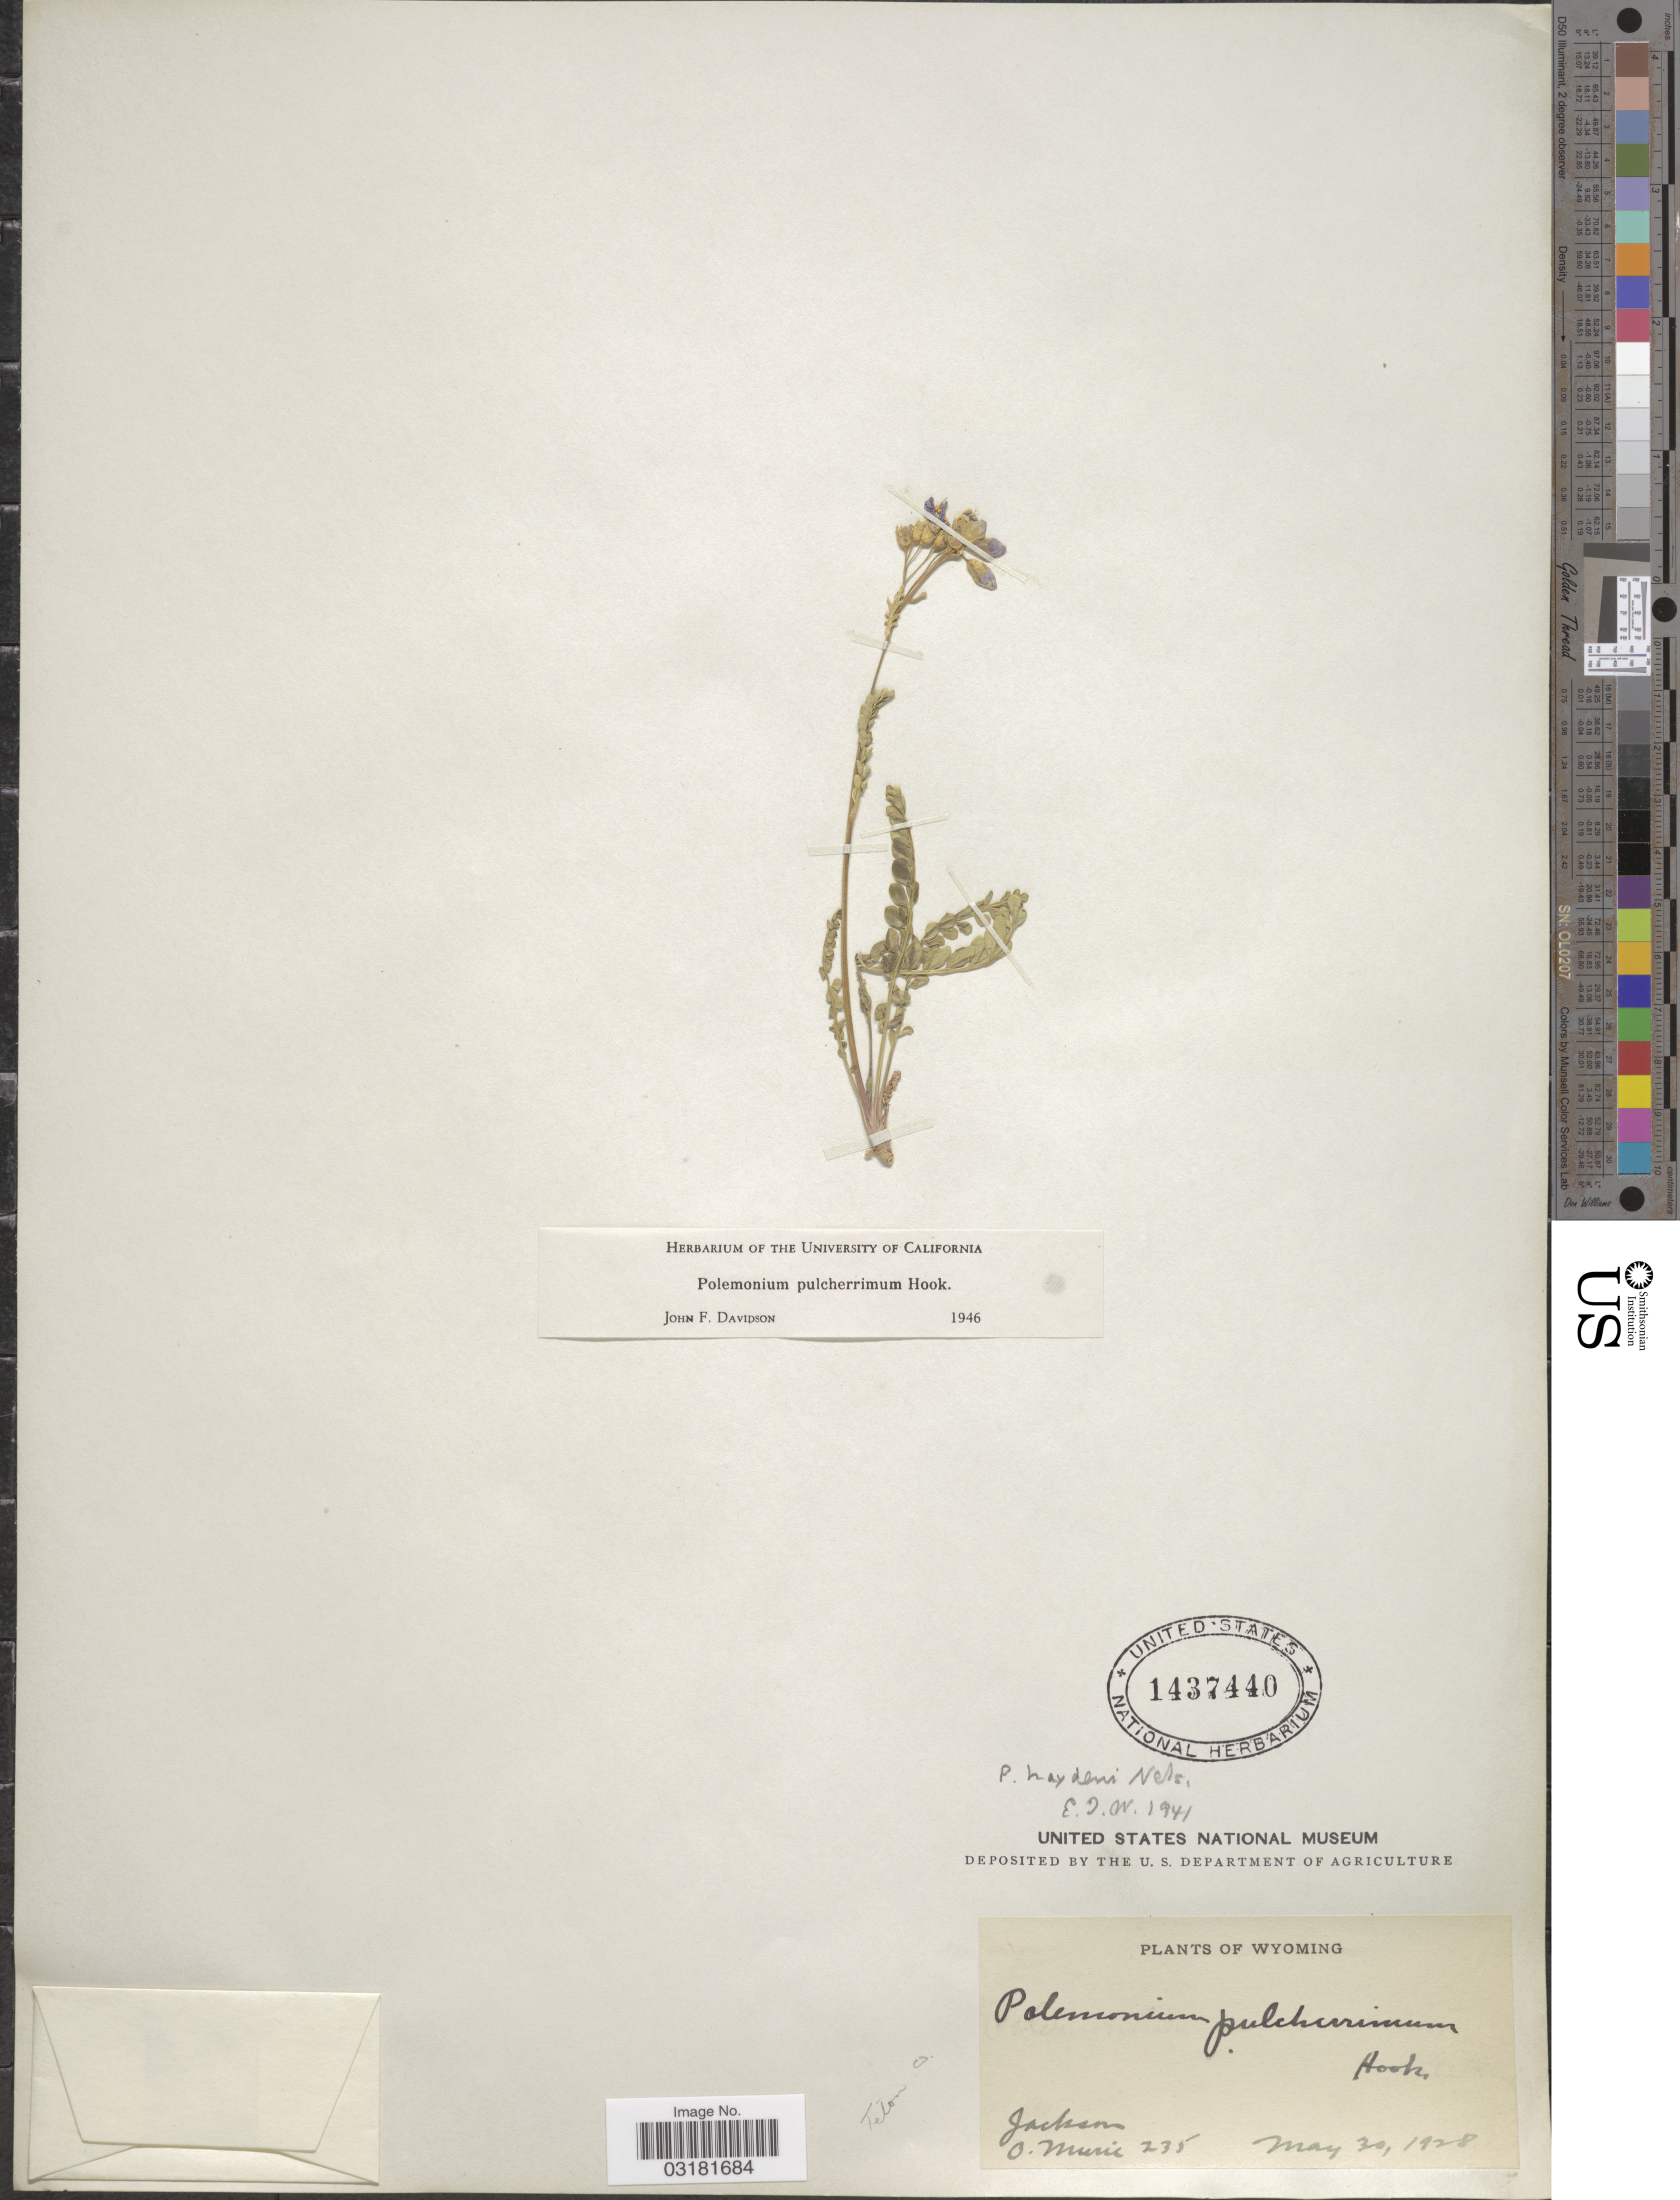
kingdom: Plantae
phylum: Tracheophyta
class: Magnoliopsida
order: Ericales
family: Polemoniaceae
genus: Polemonium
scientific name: Polemonium pulcherrimum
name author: Hook.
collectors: O. Murie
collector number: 235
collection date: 1928-05-30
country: United States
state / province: Wyoming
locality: Jackson. Teton Co.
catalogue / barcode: US 1437440